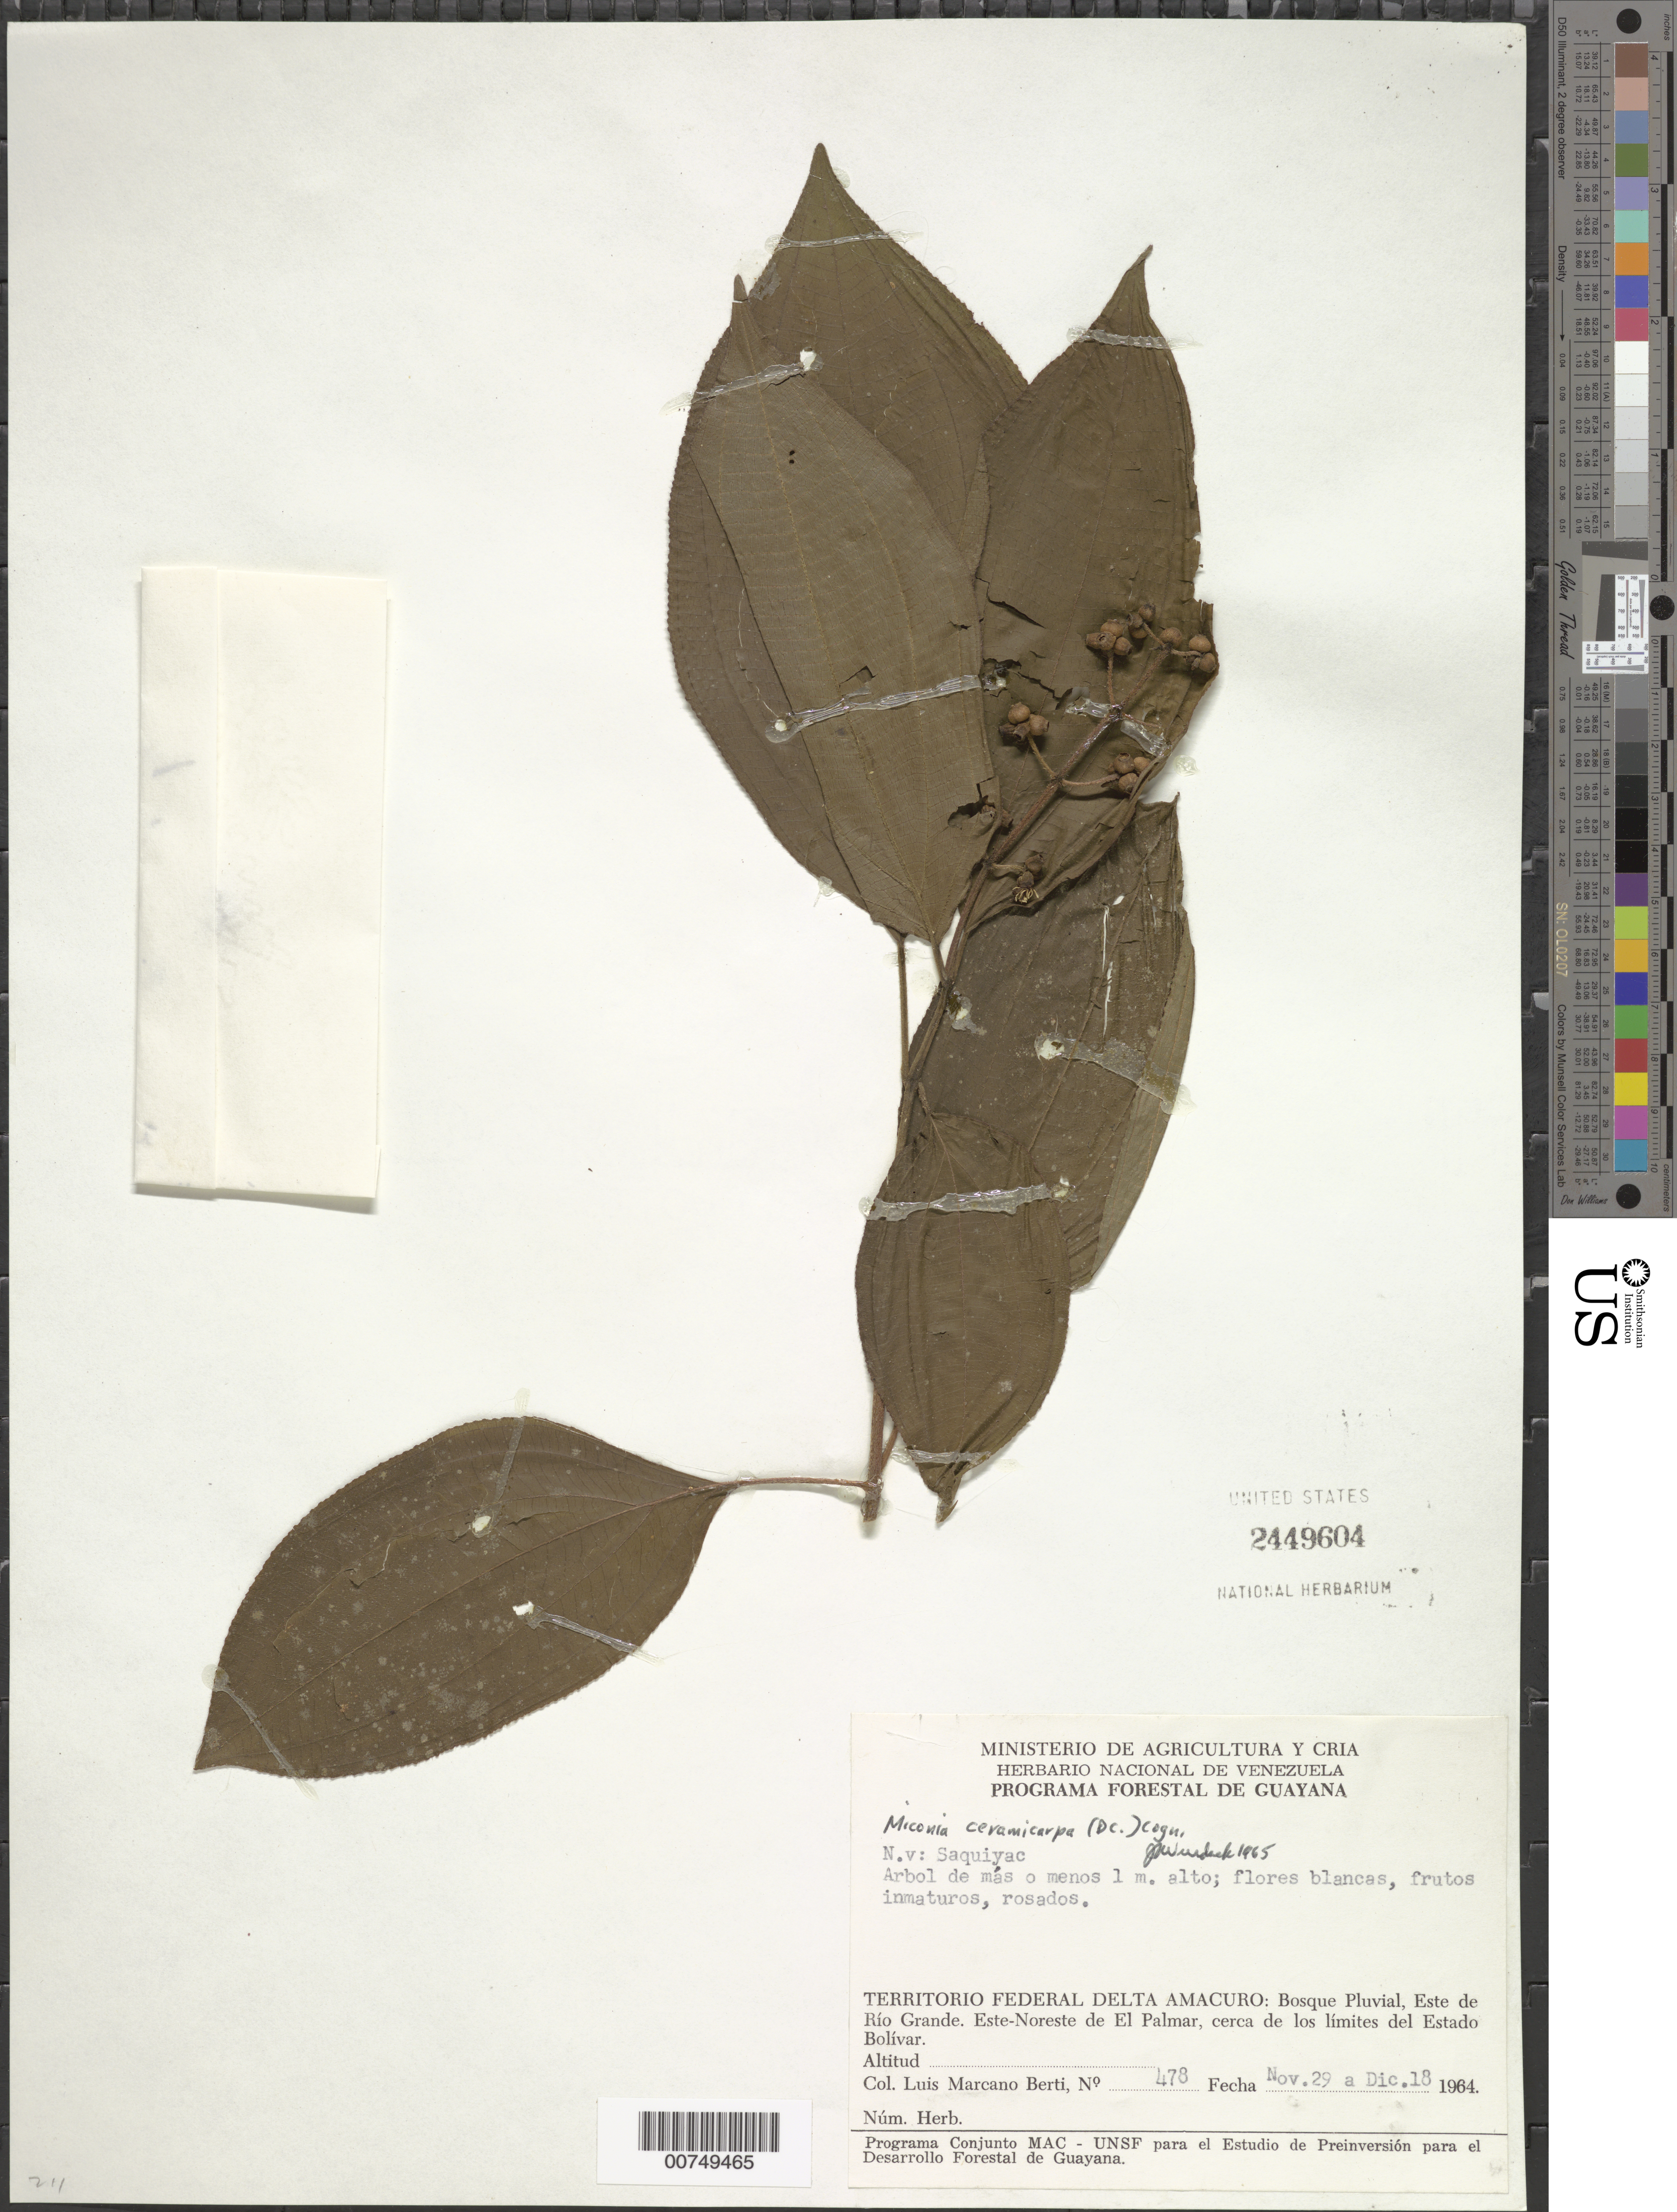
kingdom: Plantae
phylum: Tracheophyta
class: Magnoliopsida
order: Myrtales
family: Melastomataceae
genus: Miconia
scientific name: Miconia ceramicarpa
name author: (DC.) Cogn.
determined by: Wurdack, John J., (US), US (UNITED STATES)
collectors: L. Marcano-Berti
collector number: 478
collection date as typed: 29-Nov-64 to 18-Dec-64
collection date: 1964-11-29/1964-12-18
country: Venezuela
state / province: Delta Amacuro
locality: Este de Río Grande, ENE de El Palmar, cerca de los limites del Estado Bolívar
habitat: Bosque pluvial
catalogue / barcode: US 2449604